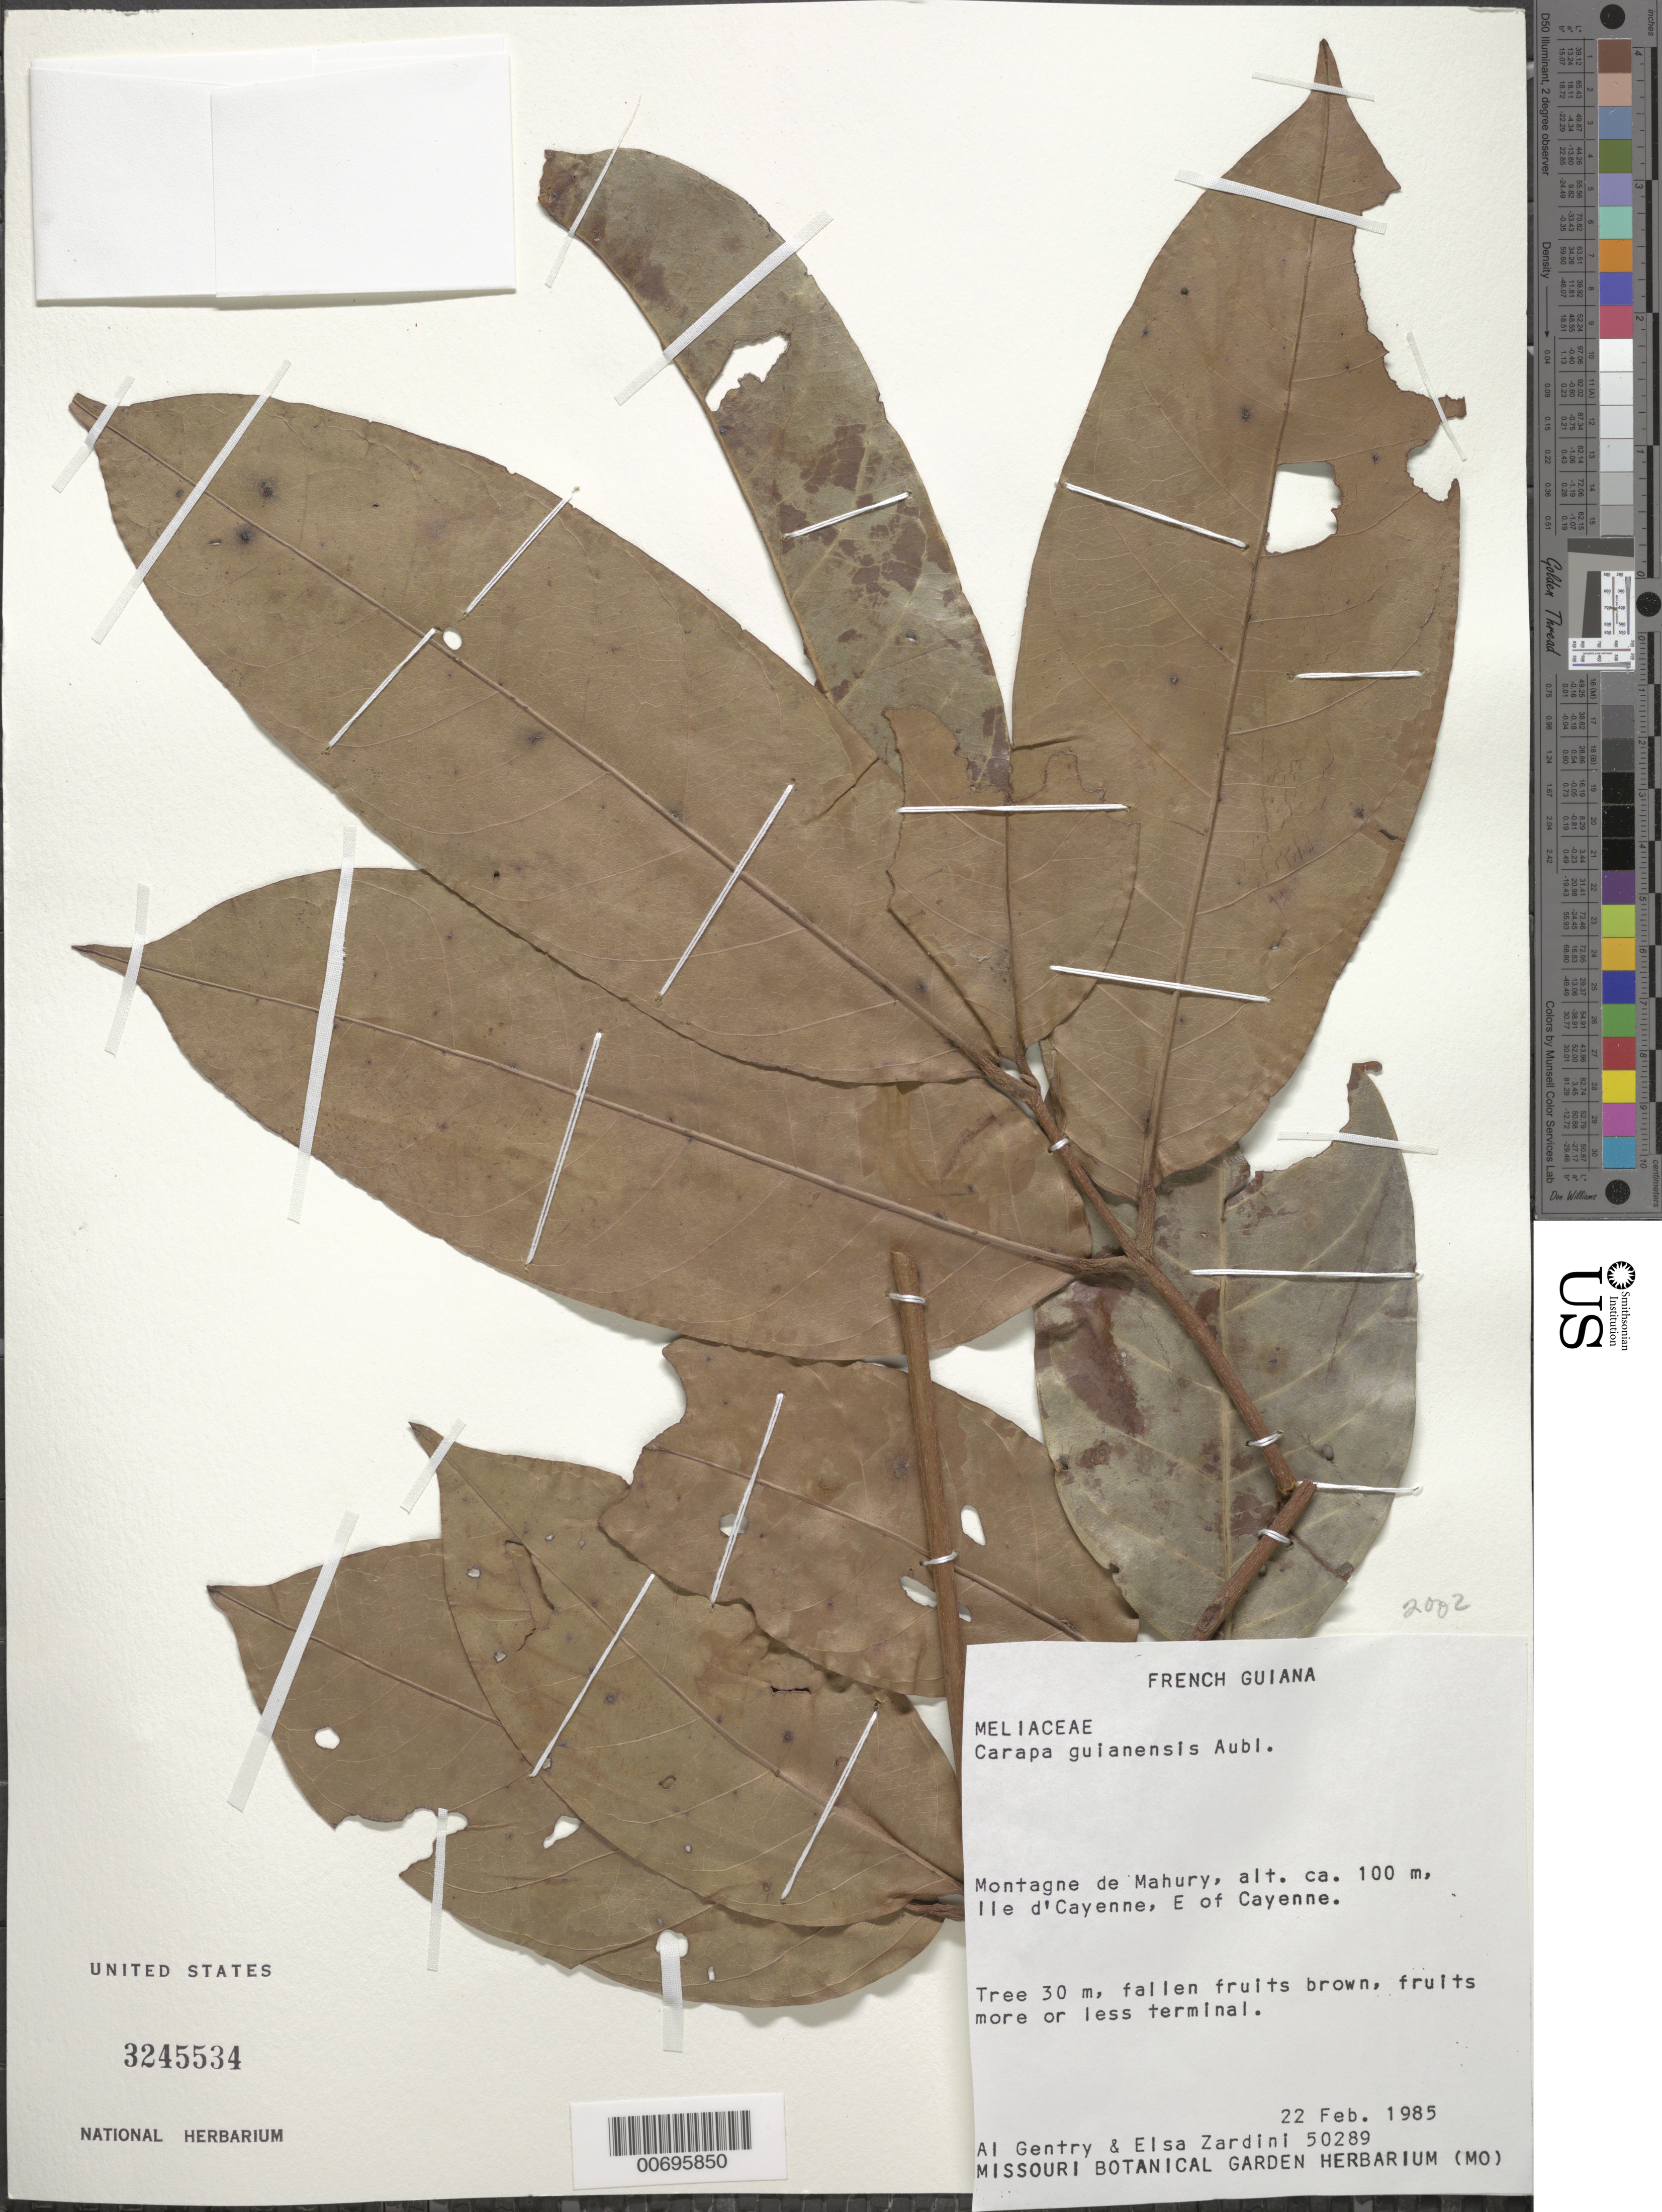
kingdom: Plantae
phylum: Tracheophyta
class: Magnoliopsida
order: Sapindales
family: Meliaceae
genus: Carapa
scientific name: Carapa guianensis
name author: Aubl.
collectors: A. H. Gentry & E. M. Zardini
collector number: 50289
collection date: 1985-02-22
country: French Guiana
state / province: Cayenne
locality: Montagne de Mahury, Ile d'Cayenne, E of Cayenne.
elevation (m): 100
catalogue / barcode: US 3245534